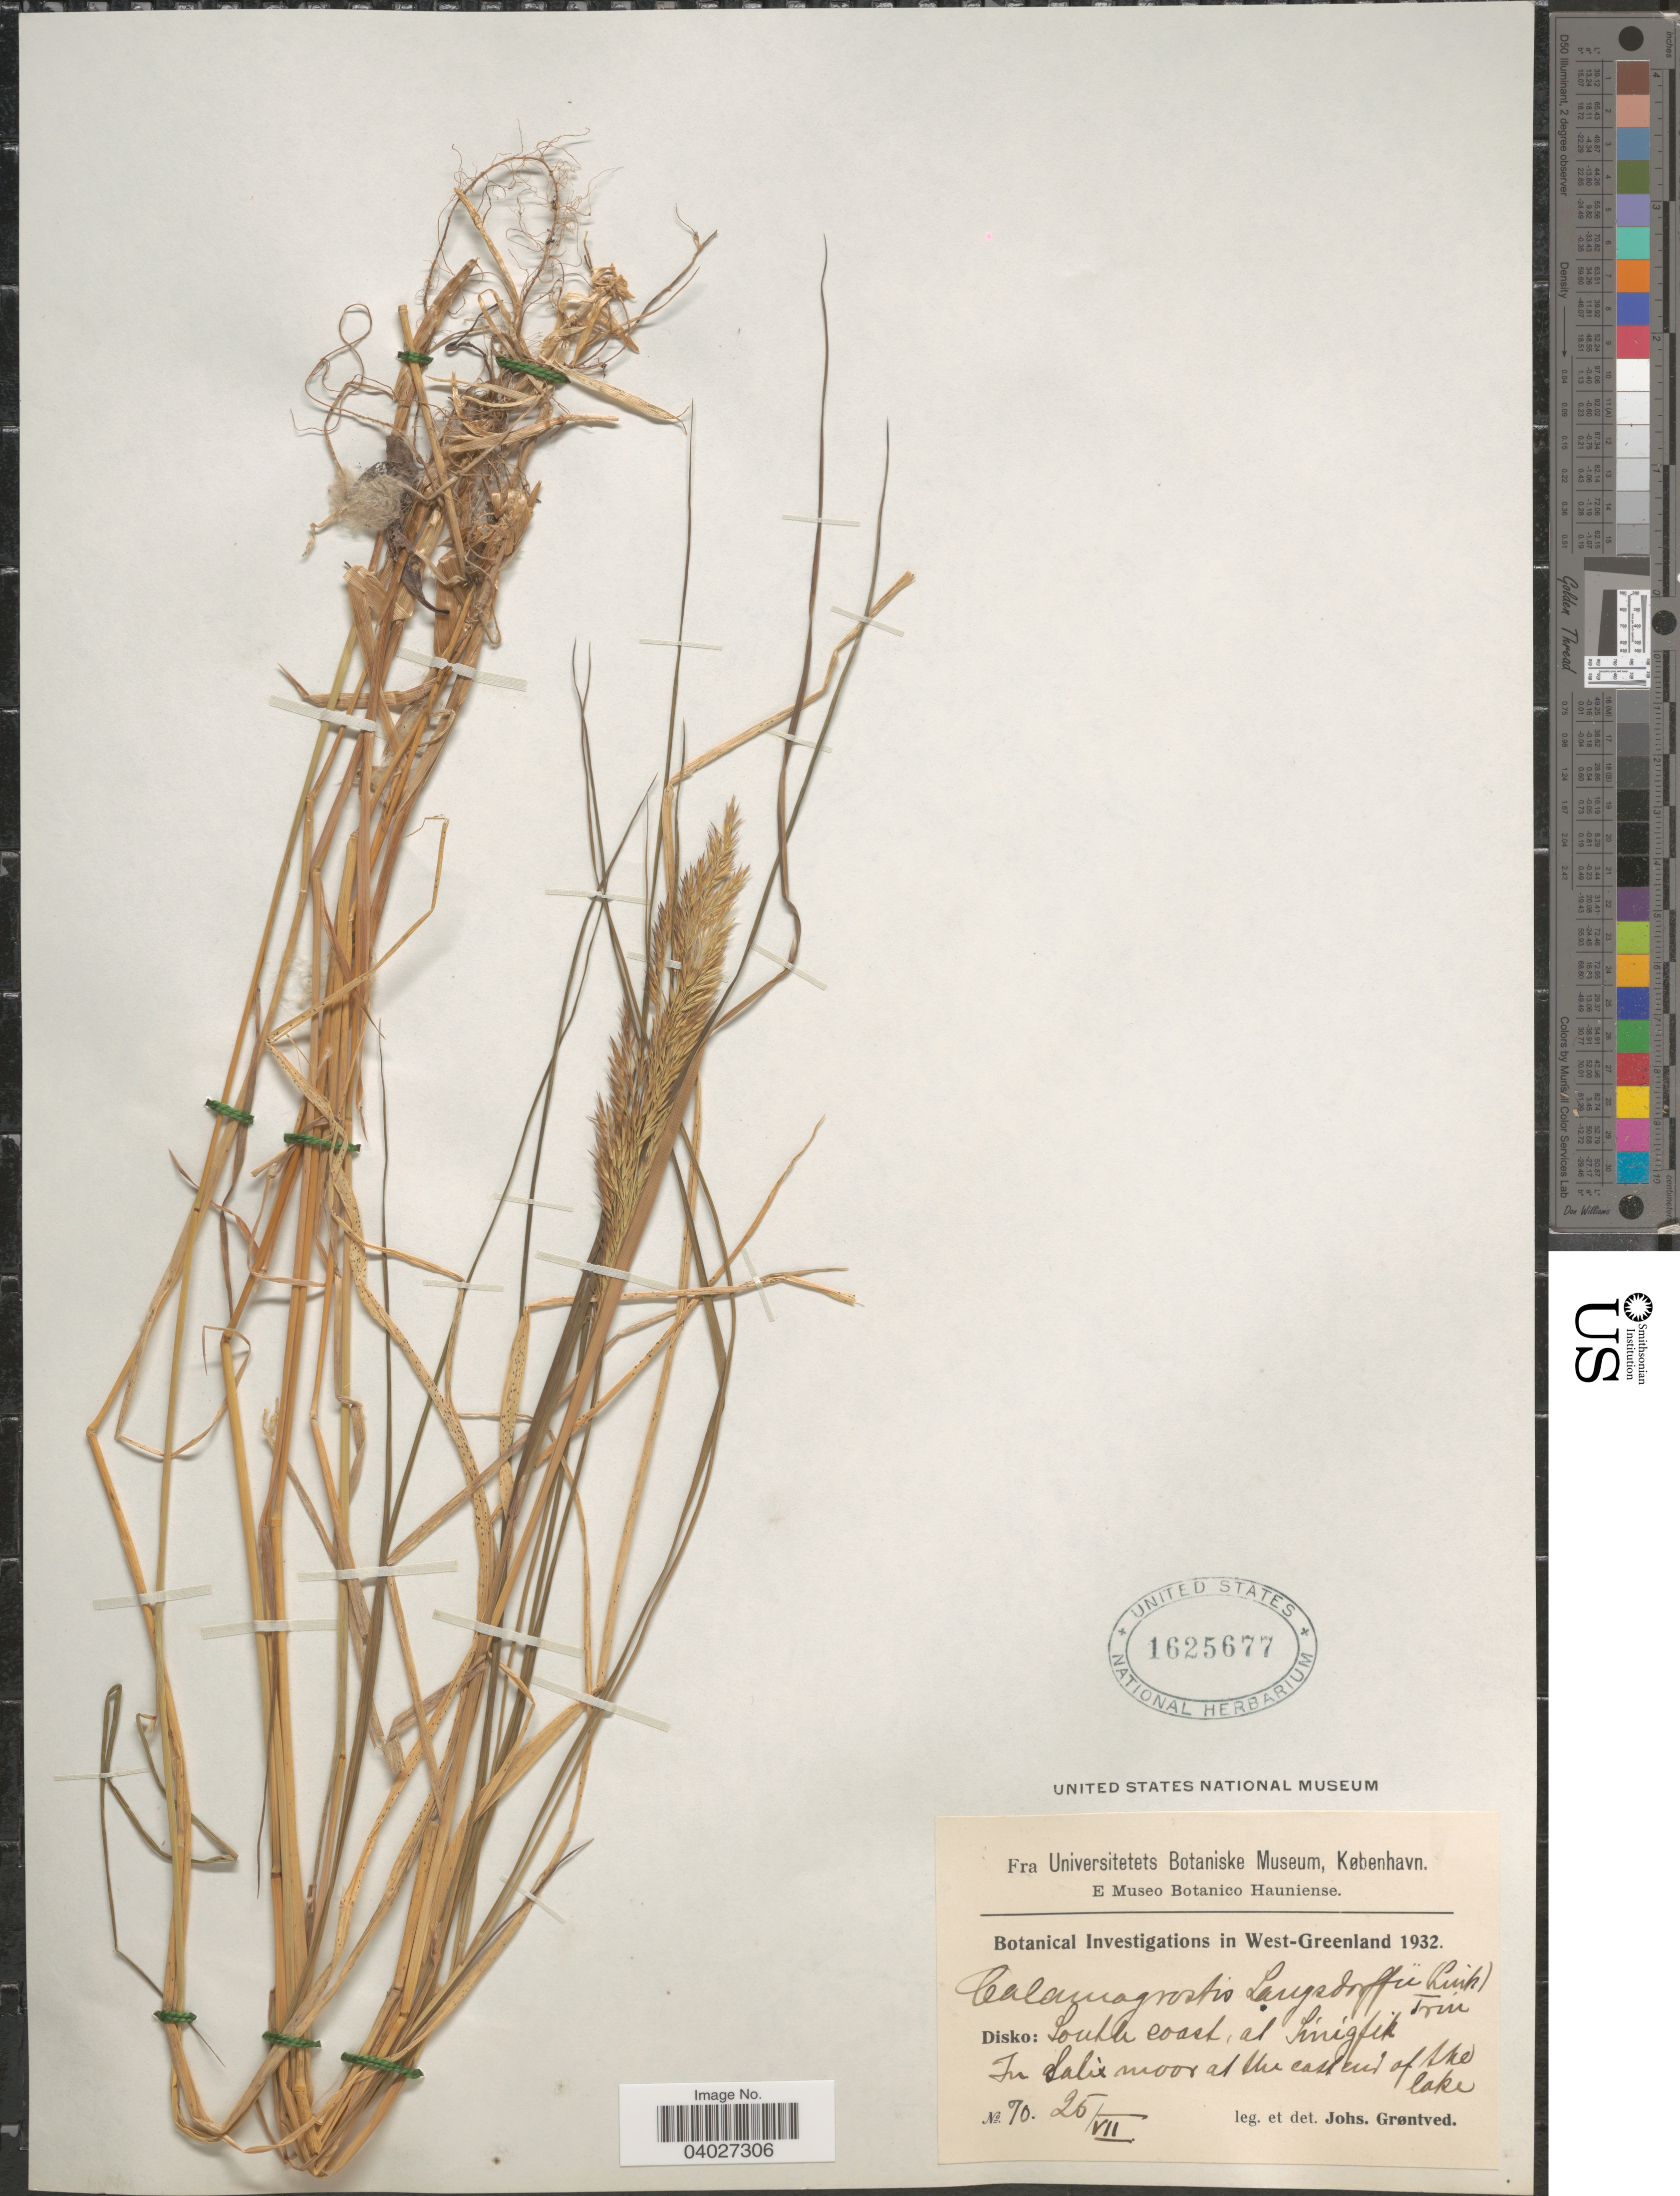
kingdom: Plantae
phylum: Tracheophyta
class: Liliopsida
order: Poales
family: Poaceae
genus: Calamagrostis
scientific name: Calamagrostis canadensis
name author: (Michx.) P. Beauv.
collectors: J. Grøntved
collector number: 70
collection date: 1932-07-25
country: Greenland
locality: West-Greenland. Disko: South coast, at Sinigfik. In Salix moor at the east end of the lake.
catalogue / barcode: US 1625677